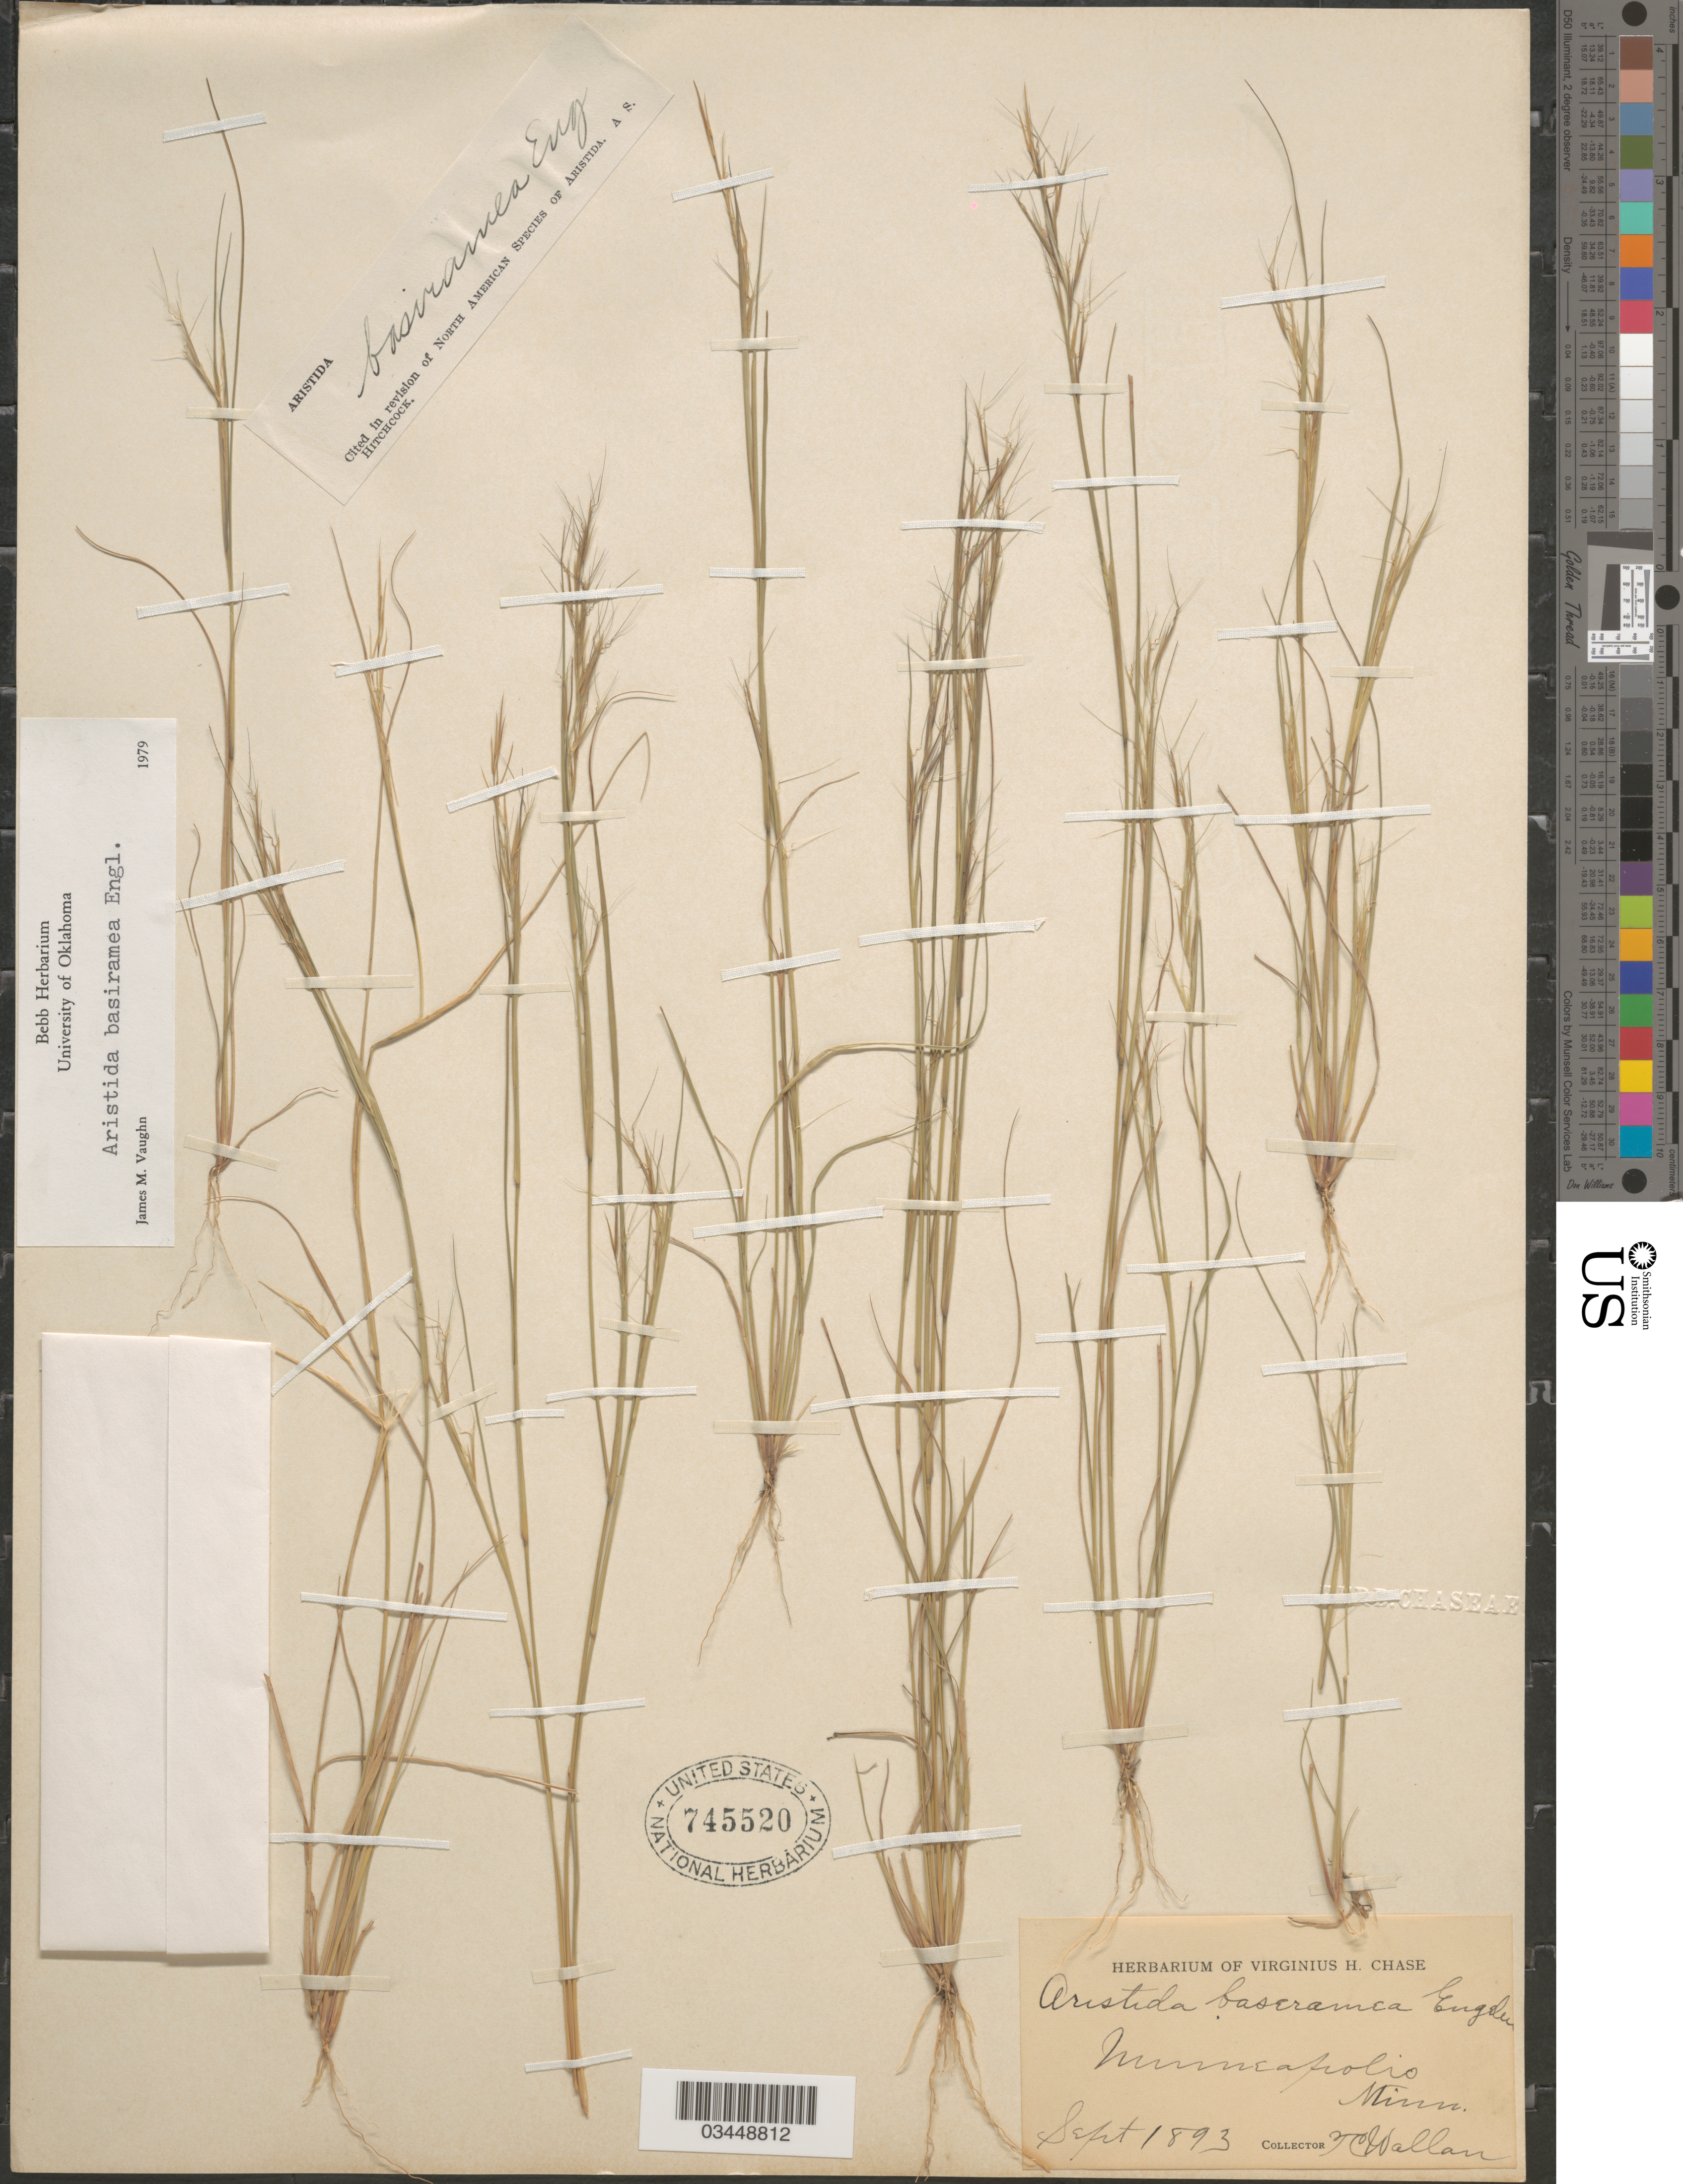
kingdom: Plantae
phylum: Tracheophyta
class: Liliopsida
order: Poales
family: Poaceae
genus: Aristida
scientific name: Aristida basiramea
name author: Engelm. ex Vasey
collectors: T. Wollan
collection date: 1893-09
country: United States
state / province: Minnesota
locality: Minneapolis.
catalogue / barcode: US 745520